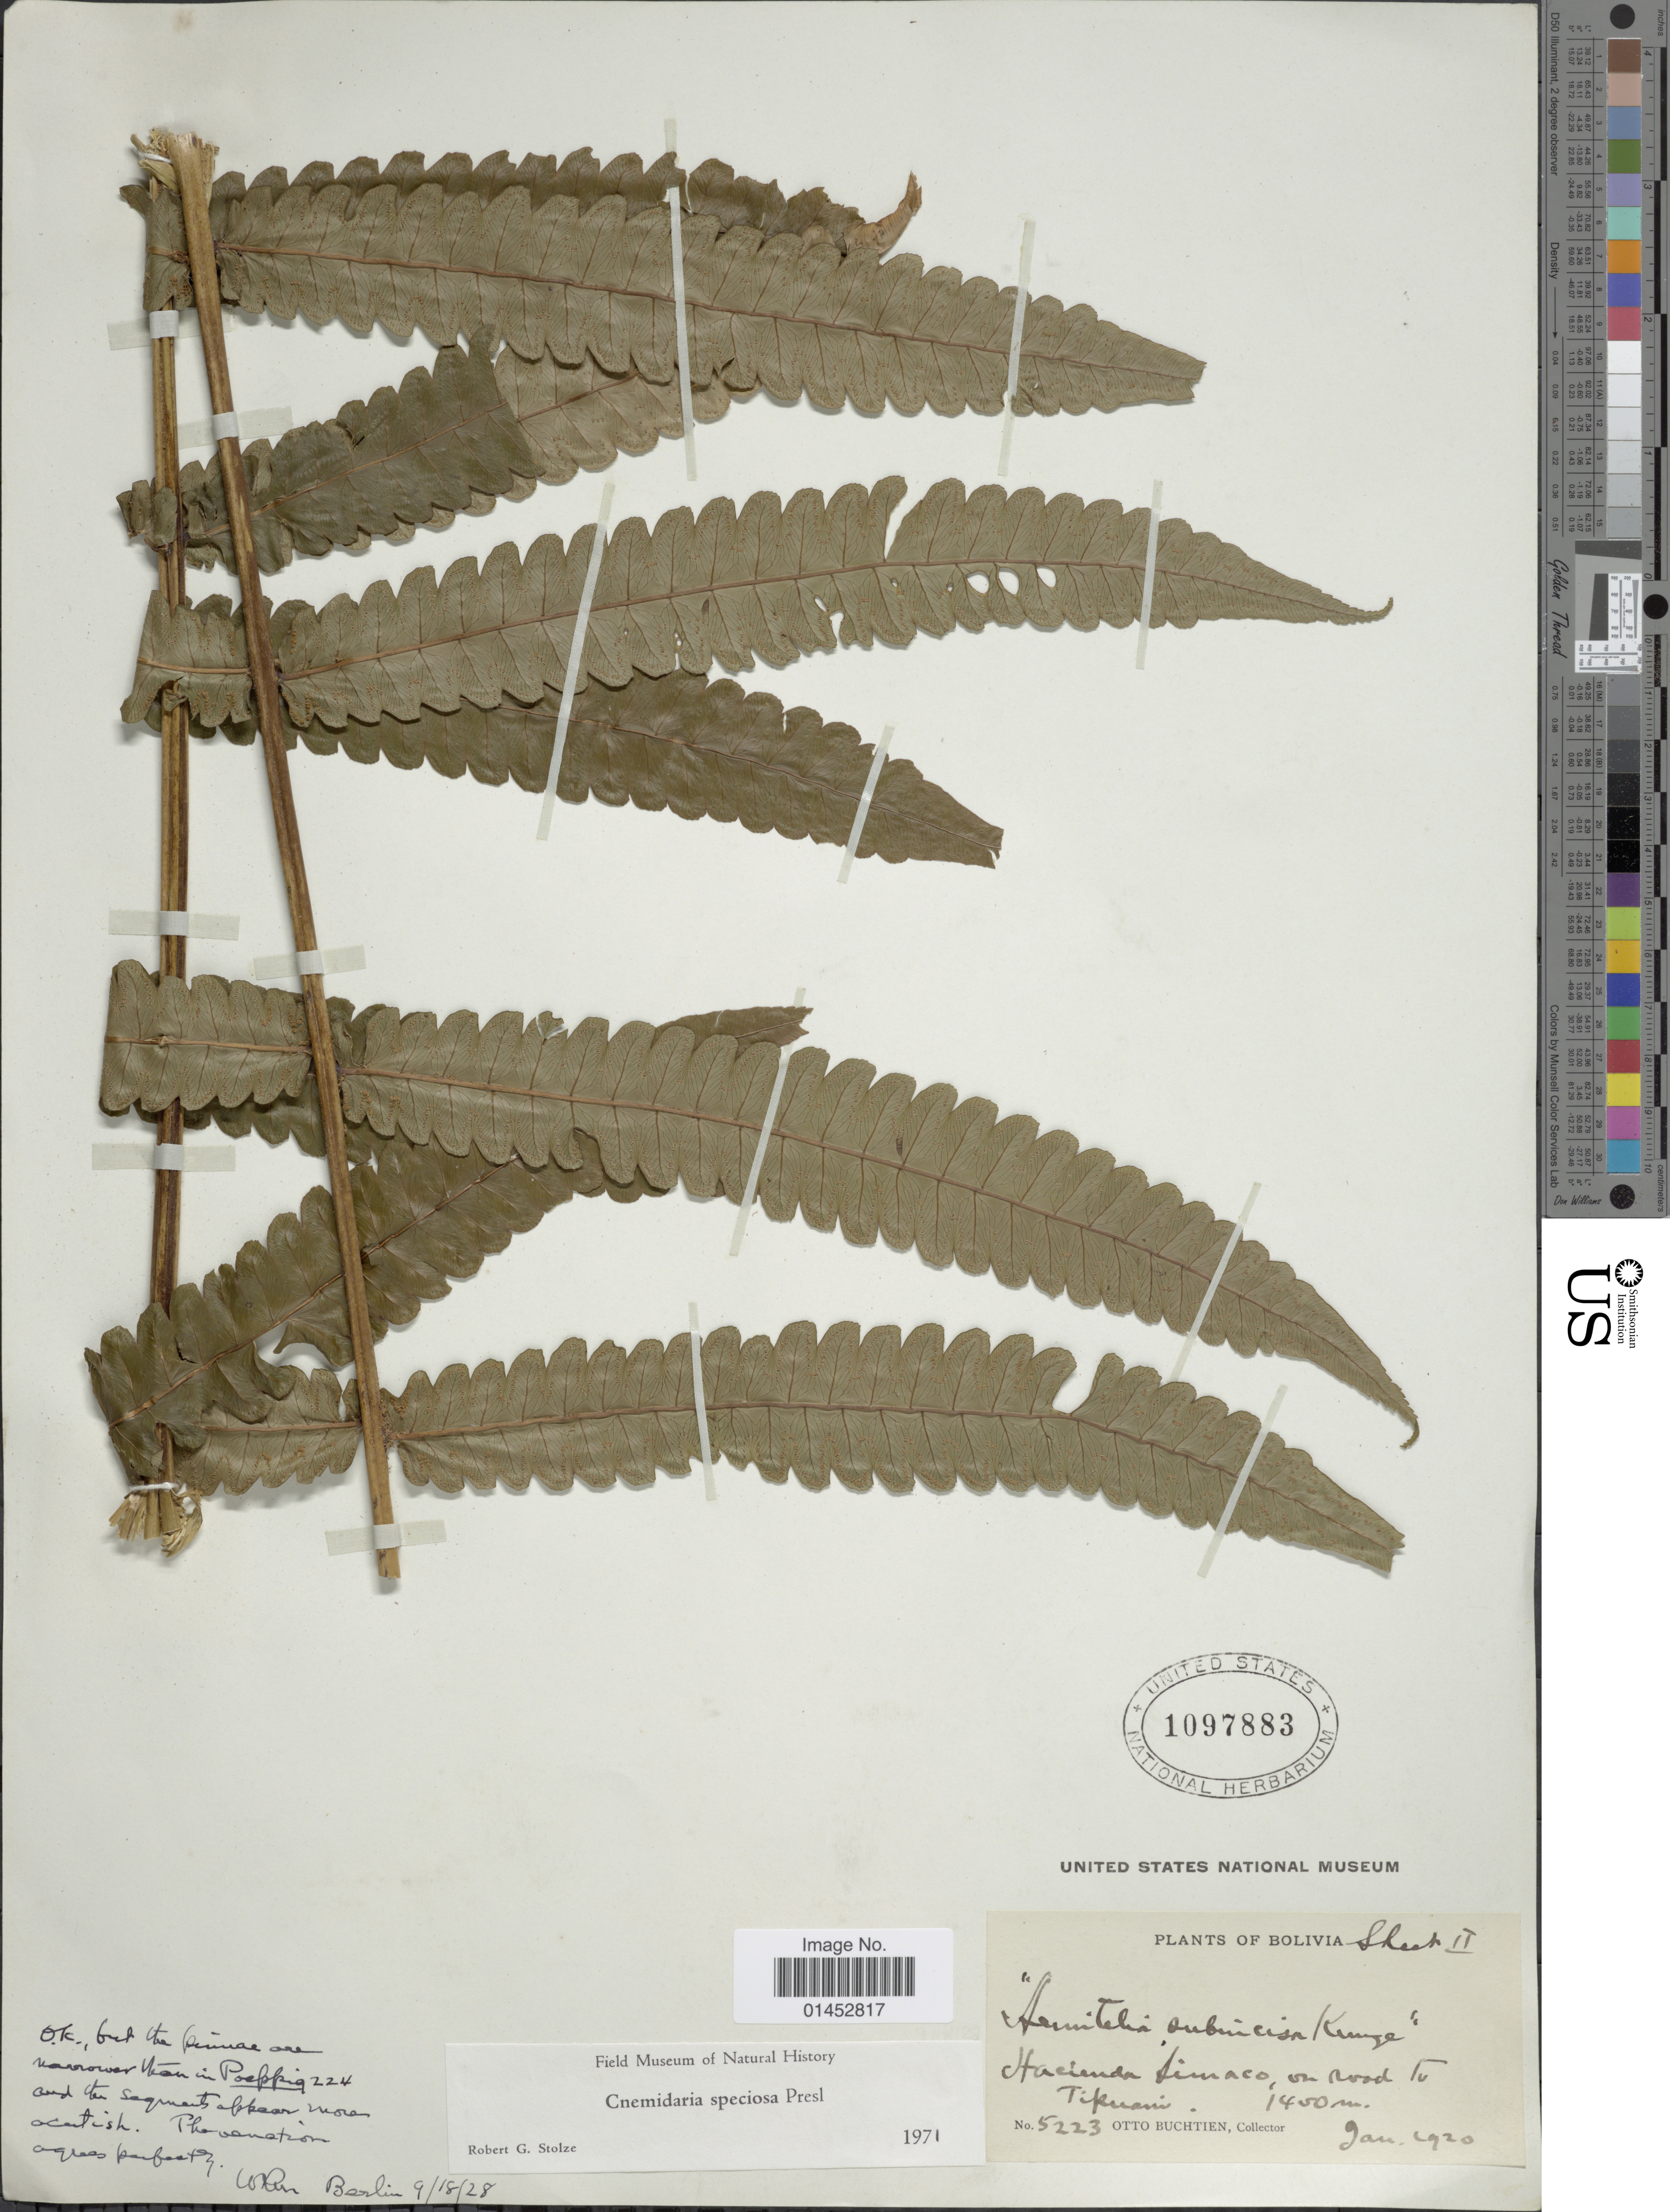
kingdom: Plantae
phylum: Tracheophyta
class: Polypodiopsida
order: Cyatheales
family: Cyatheaceae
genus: Cyathea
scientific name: Cyathea speciosa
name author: Humb. & Bonpl. ex Willd.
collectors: O. Buchtien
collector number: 5223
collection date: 1920-01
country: Bolivia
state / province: La Paz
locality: Hacienda Simaco, on road to Tipuani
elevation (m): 1400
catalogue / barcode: US 1097883